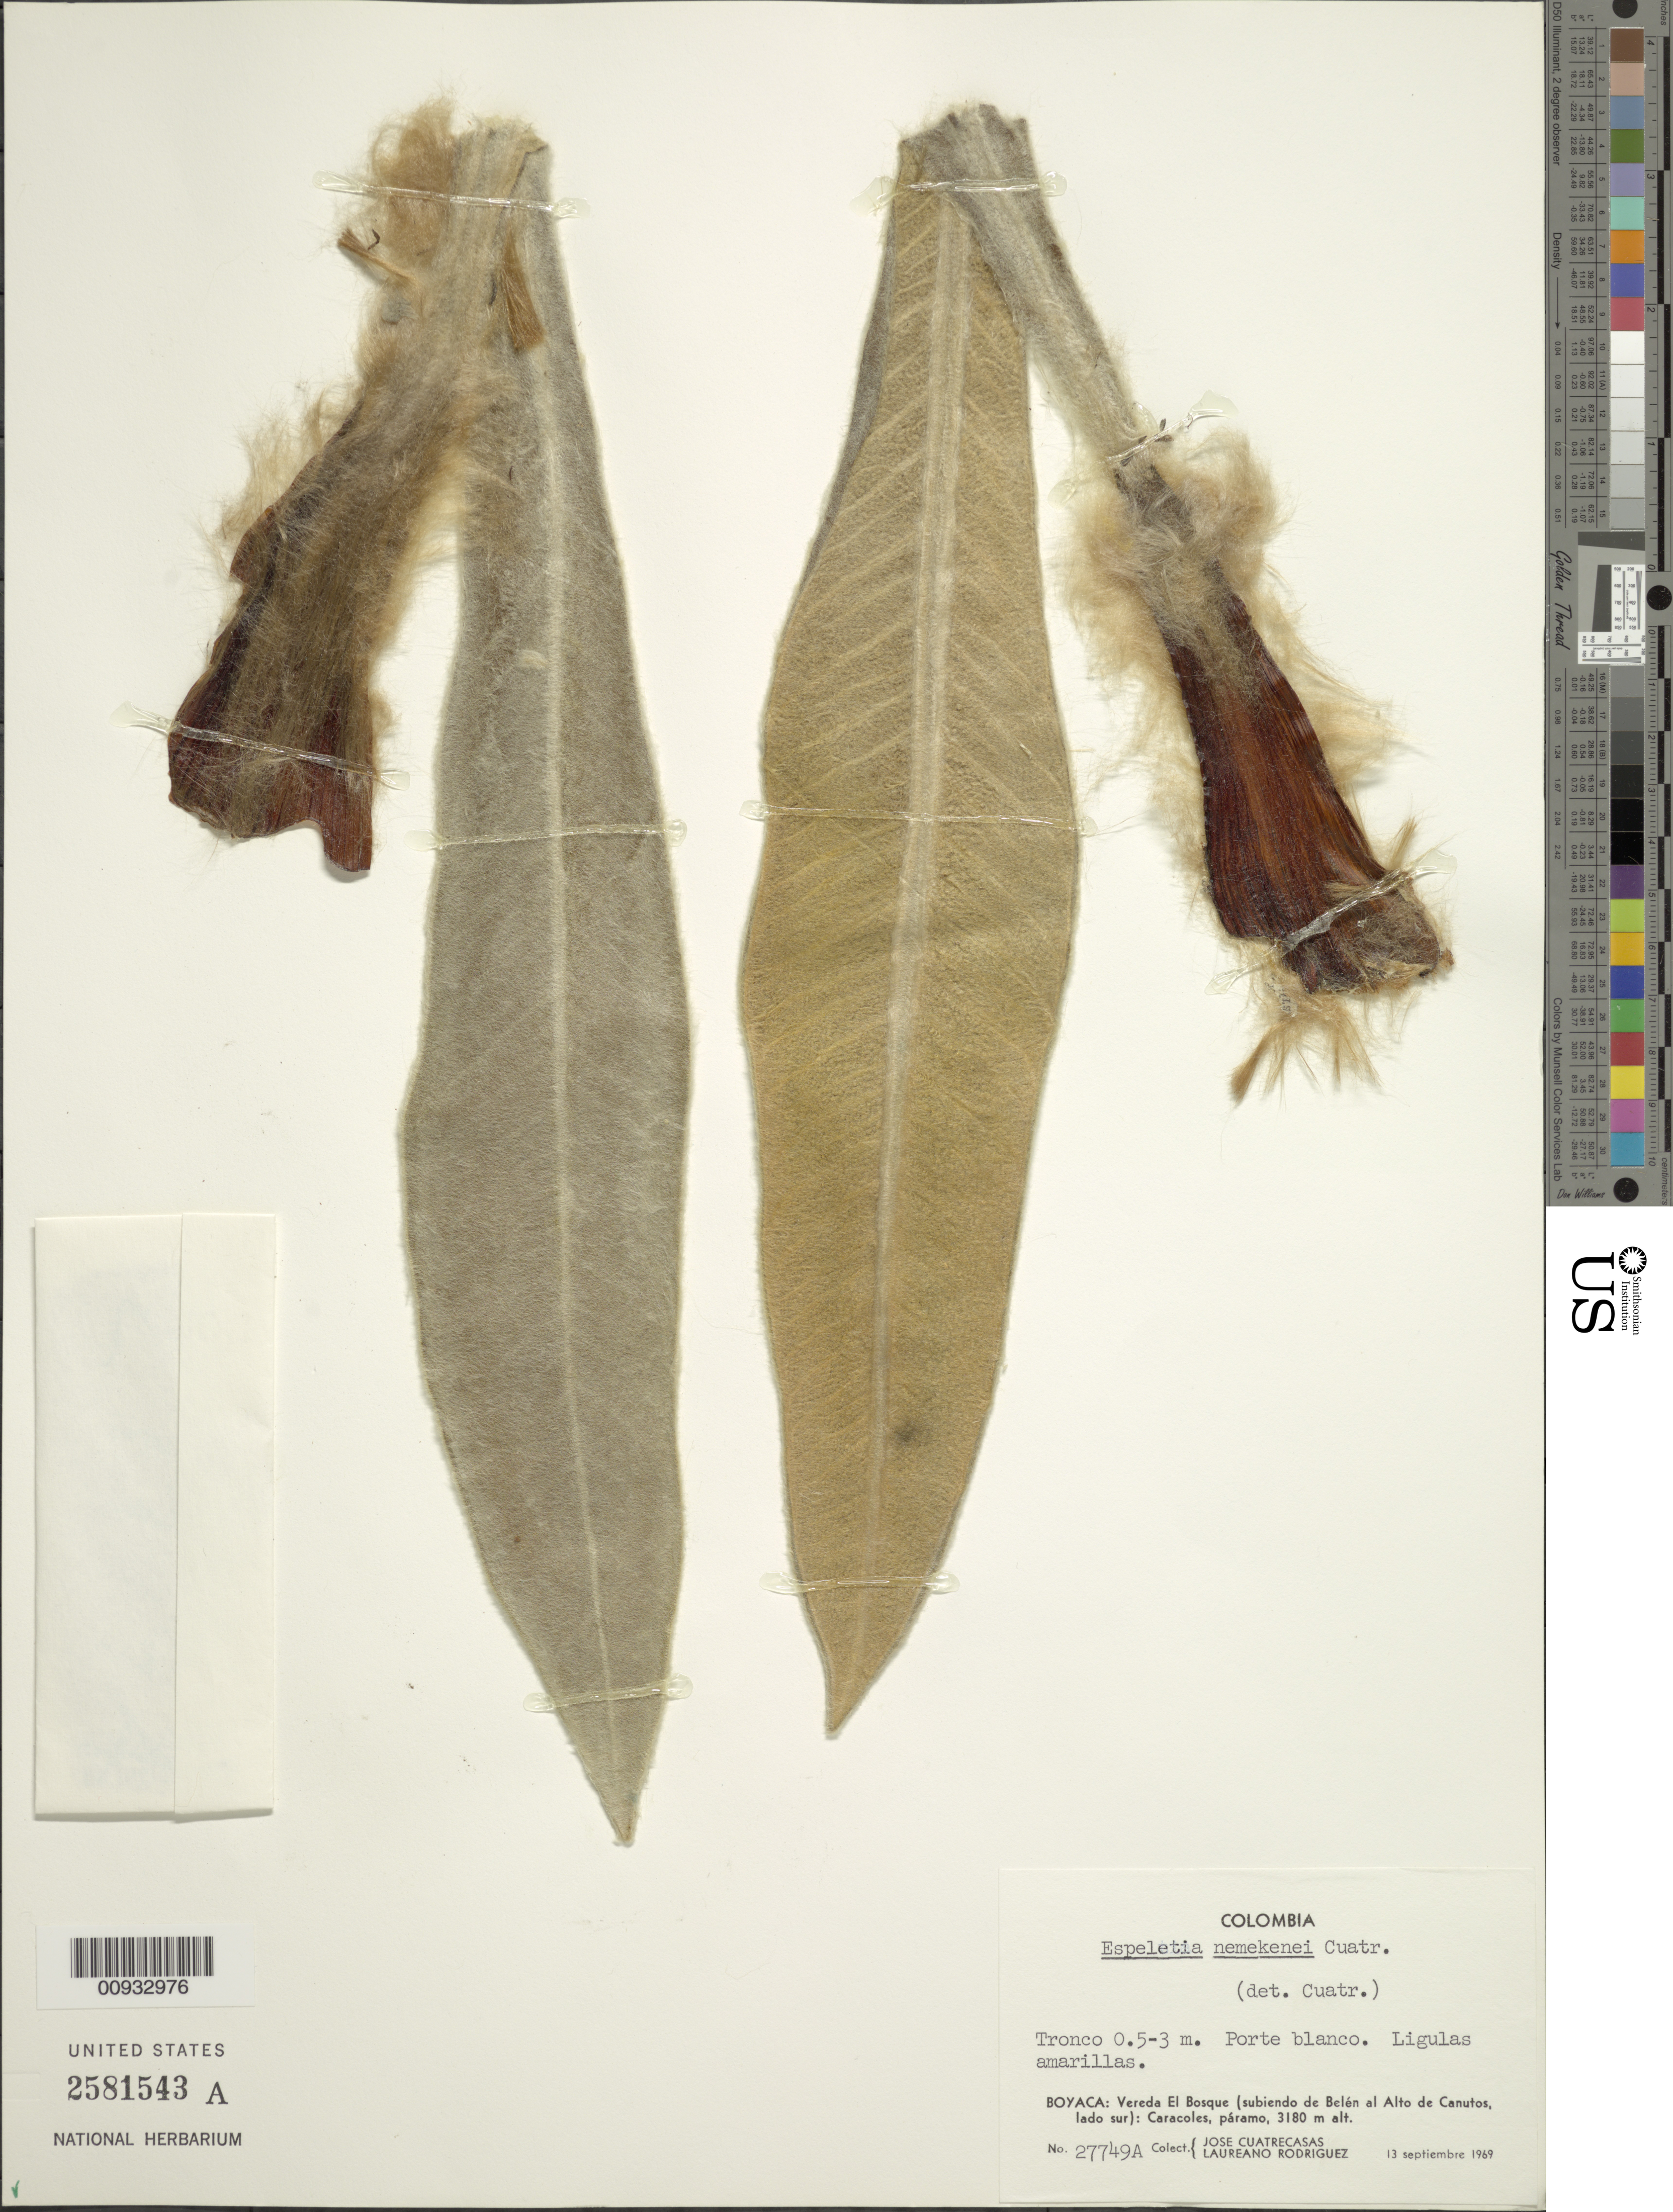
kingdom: Plantae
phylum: Tracheophyta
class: Magnoliopsida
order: Asterales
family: Asteraceae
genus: Espeletia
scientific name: Espeletia nemekenei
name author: Cuatrec.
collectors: J. Cuatrecasas & L. Rodriguez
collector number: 27749A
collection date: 1969-09-13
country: Colombia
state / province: Boyacá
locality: Vereda El Bosque (subiendo de Belen al Alto de Canutos, lado sur), Caracoles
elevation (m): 3180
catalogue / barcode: US 2581543A